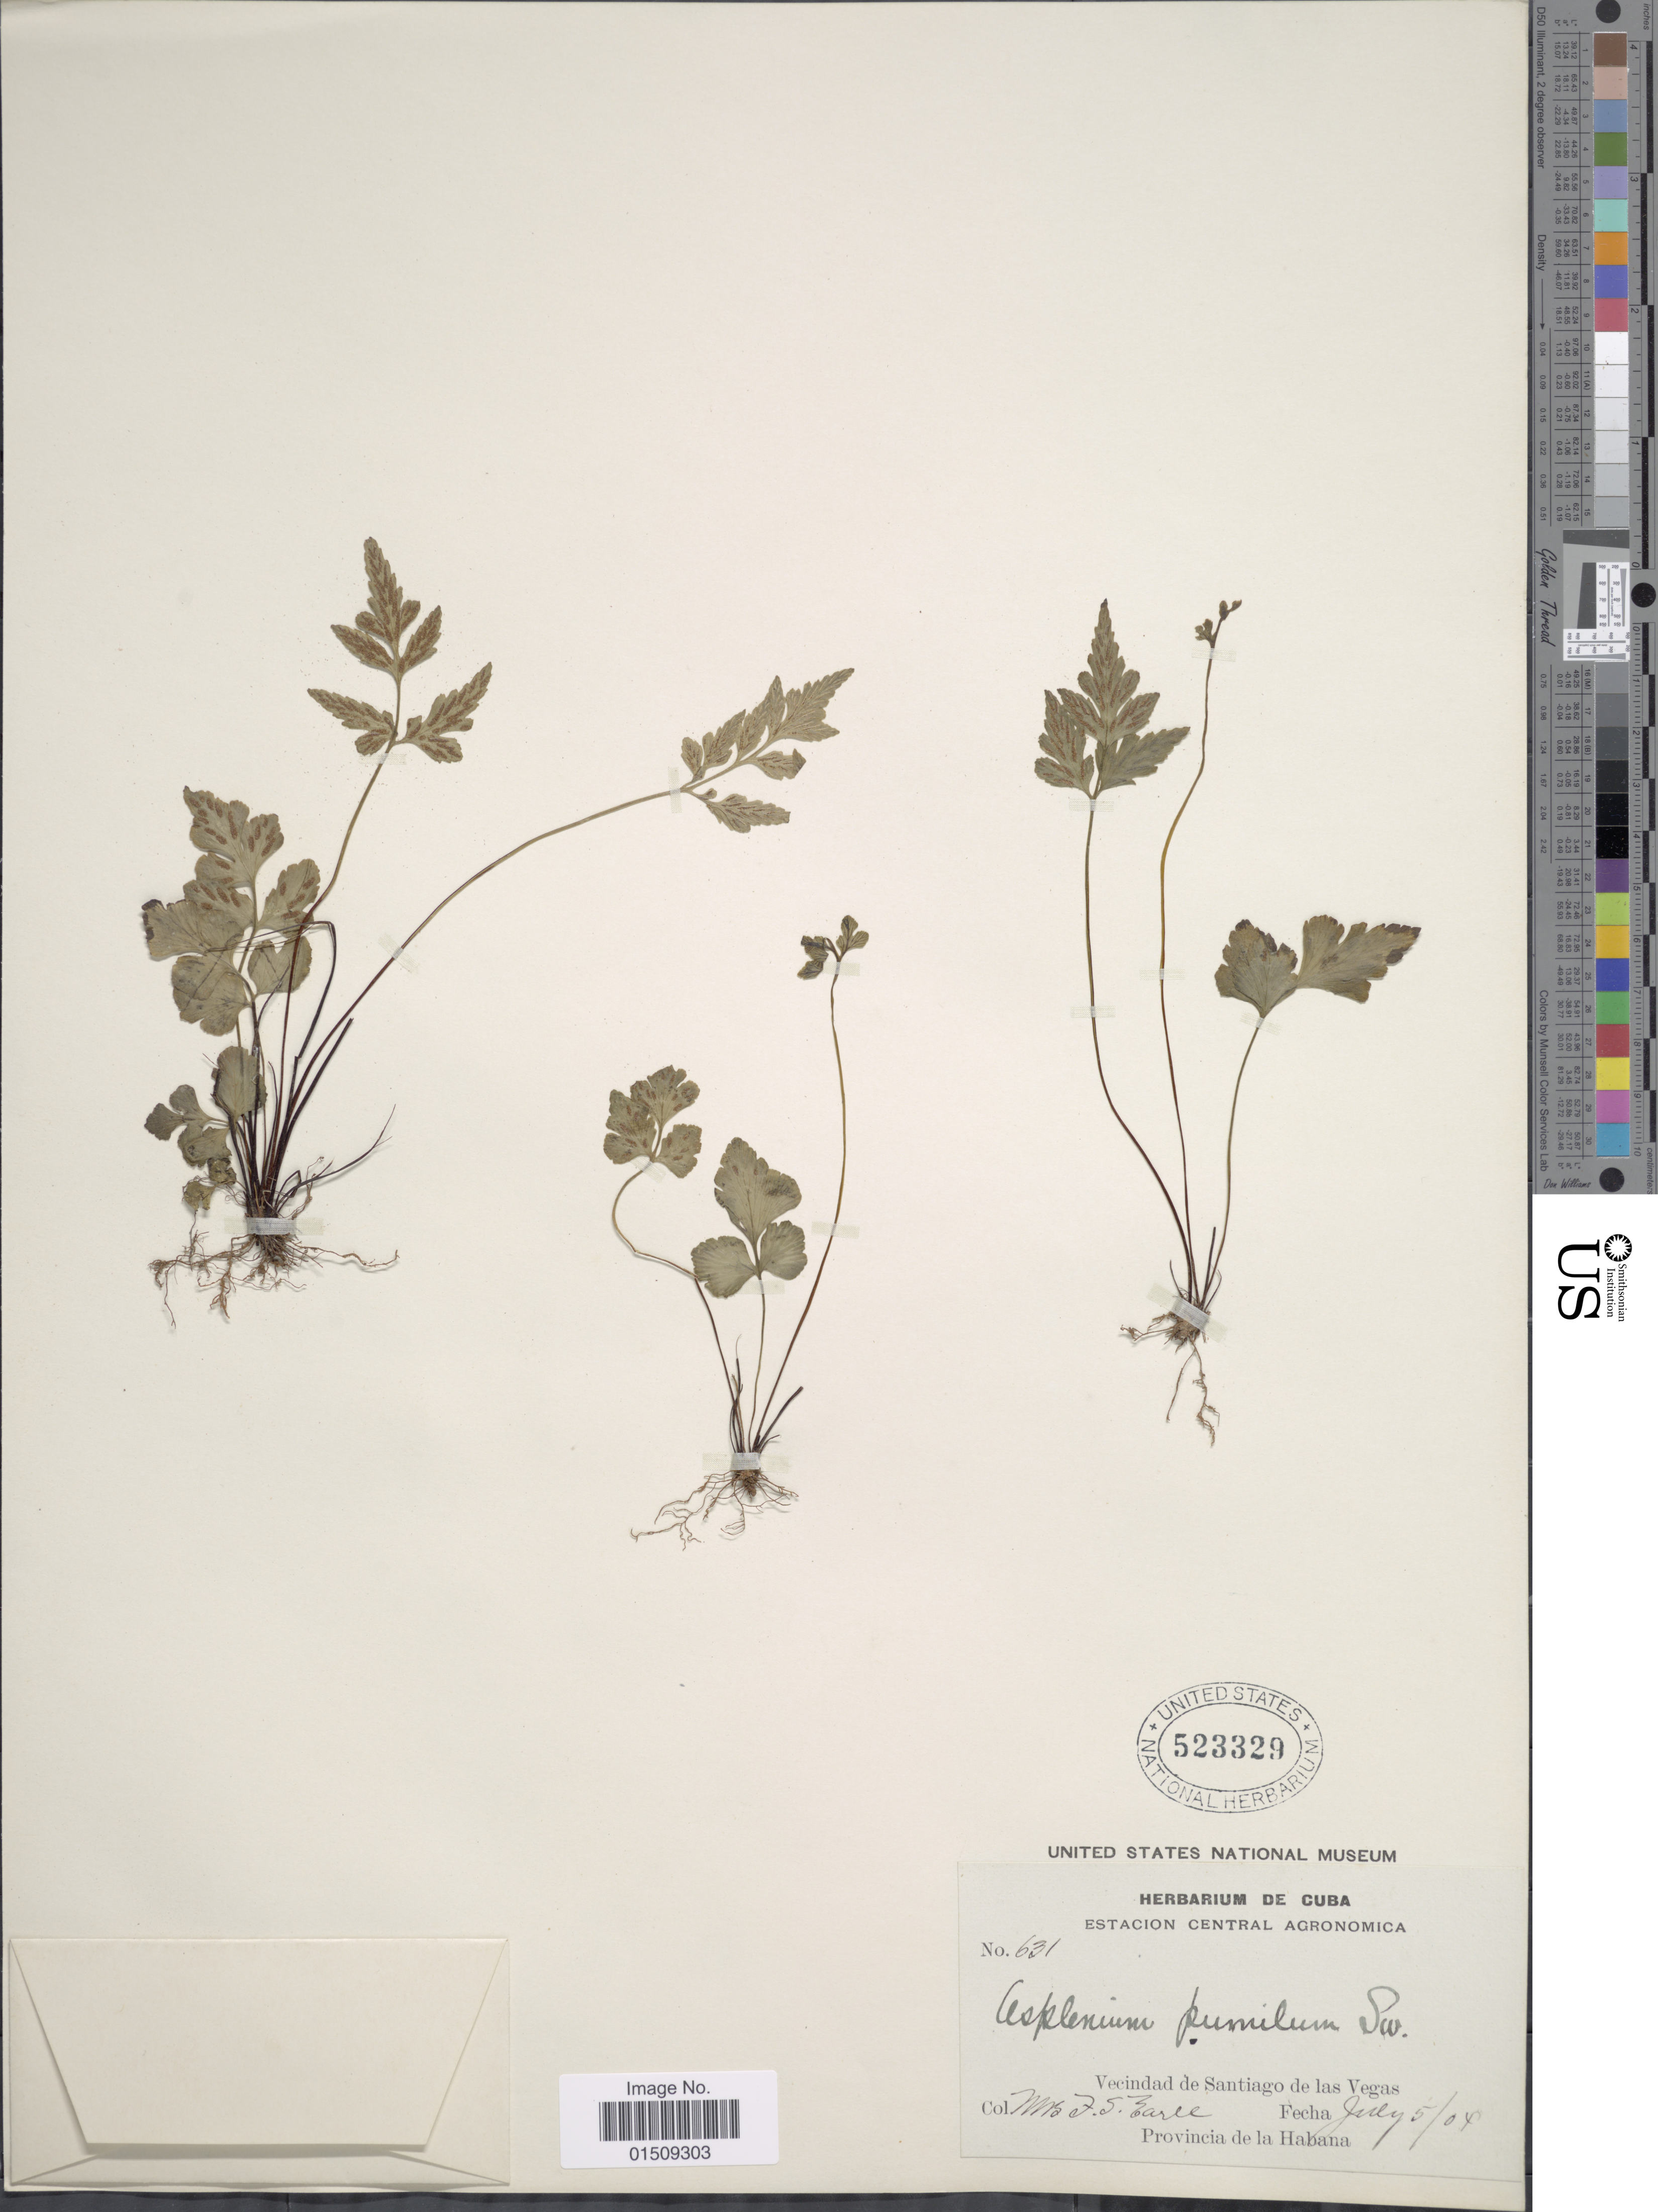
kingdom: Plantae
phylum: Tracheophyta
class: Polypodiopsida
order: Polypodiales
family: Aspleniaceae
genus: Asplenium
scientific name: Asplenium pumilum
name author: Sw.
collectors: F. Earl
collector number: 631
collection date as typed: Transcribed d/m/y: 5/7/4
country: Cuba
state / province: La Habana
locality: Estacion Central Agronomica, Vecindad de Santiago de Las Vegas. Provincia de la Habana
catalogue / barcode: US 523329